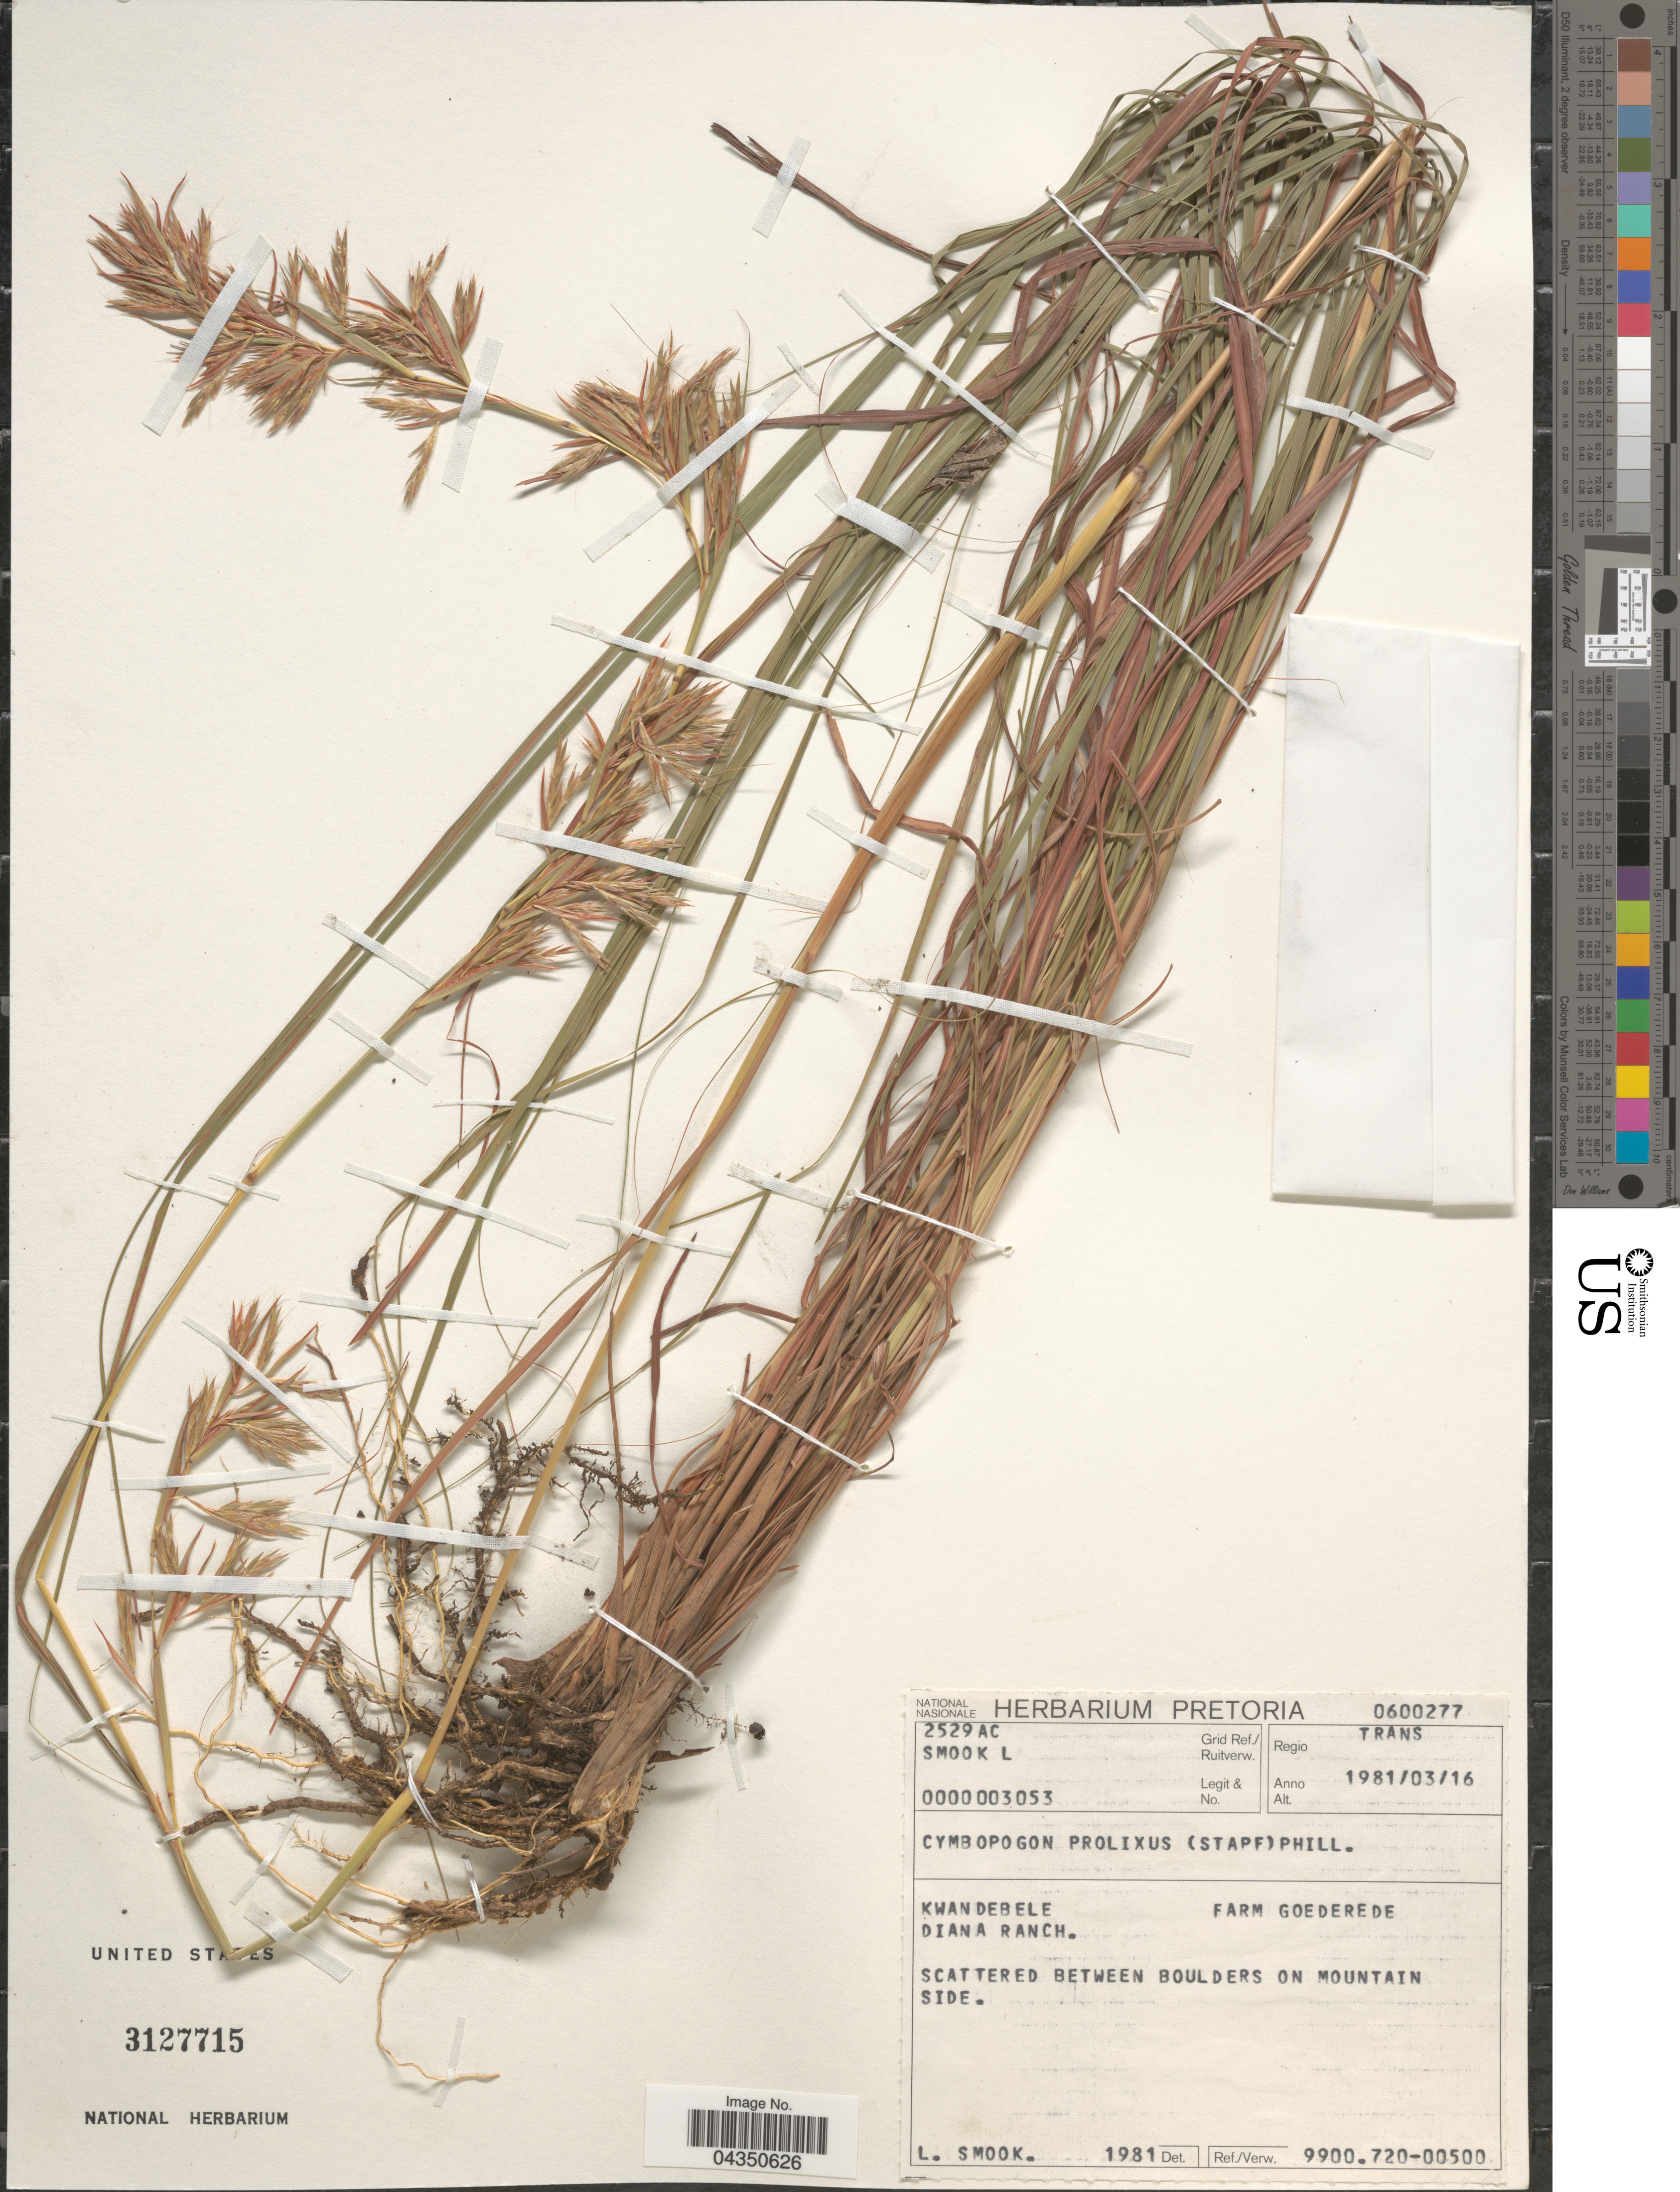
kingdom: Plantae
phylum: Tracheophyta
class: Liliopsida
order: Poales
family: Poaceae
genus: Cymbopogon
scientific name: Cymbopogon nardus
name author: (L.) Rendle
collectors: L. Smook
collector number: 0000003053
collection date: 1981-03-16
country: Madagascar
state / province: Diana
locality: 2529 AC Grid Ref./Ruitverw. Regio Trans. Kwandebele. Diana Ranch. Farm Goederede. Scattered between boulders on mountain side.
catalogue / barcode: US 3127715